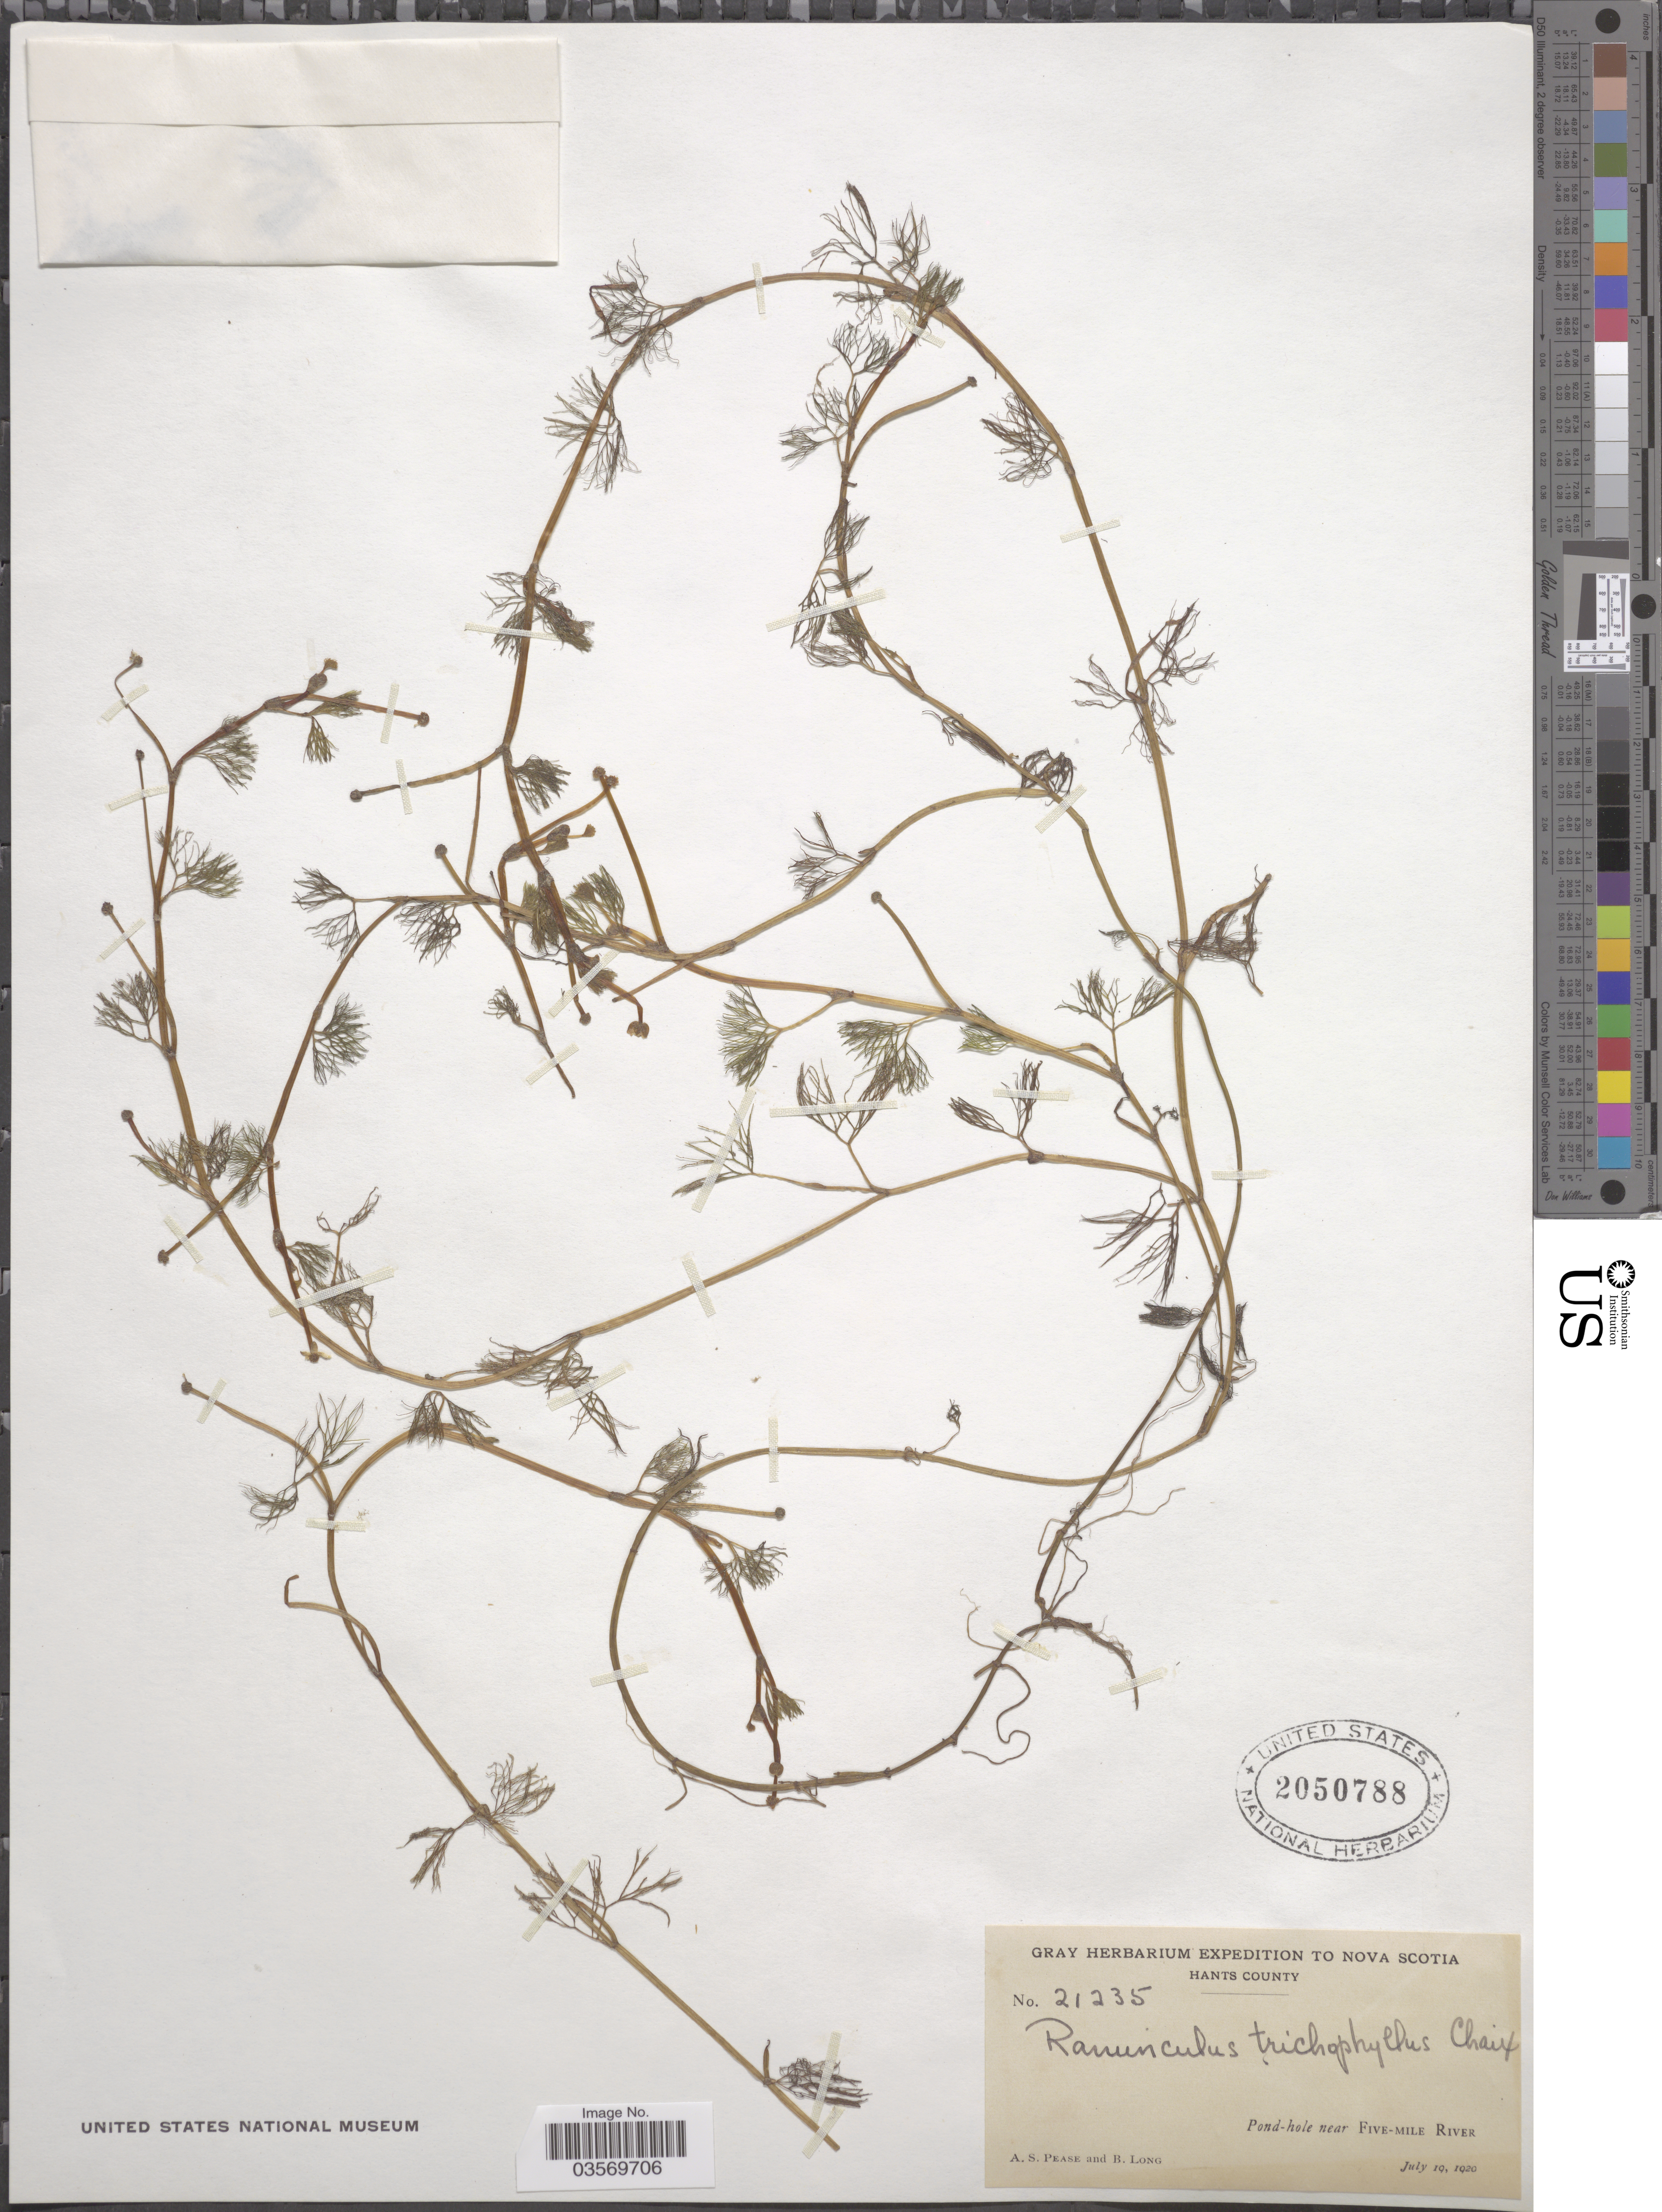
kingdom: Plantae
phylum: Tracheophyta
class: Magnoliopsida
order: Ranunculales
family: Ranunculaceae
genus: Ranunculus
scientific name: Ranunculus trichophyllus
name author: Chaix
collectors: A. S. Pease & B. Long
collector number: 21235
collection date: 1920-07-19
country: Canada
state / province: Nova Scotia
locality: Hants County. Pond-hole near Five-Mile River.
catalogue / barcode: US 2050788